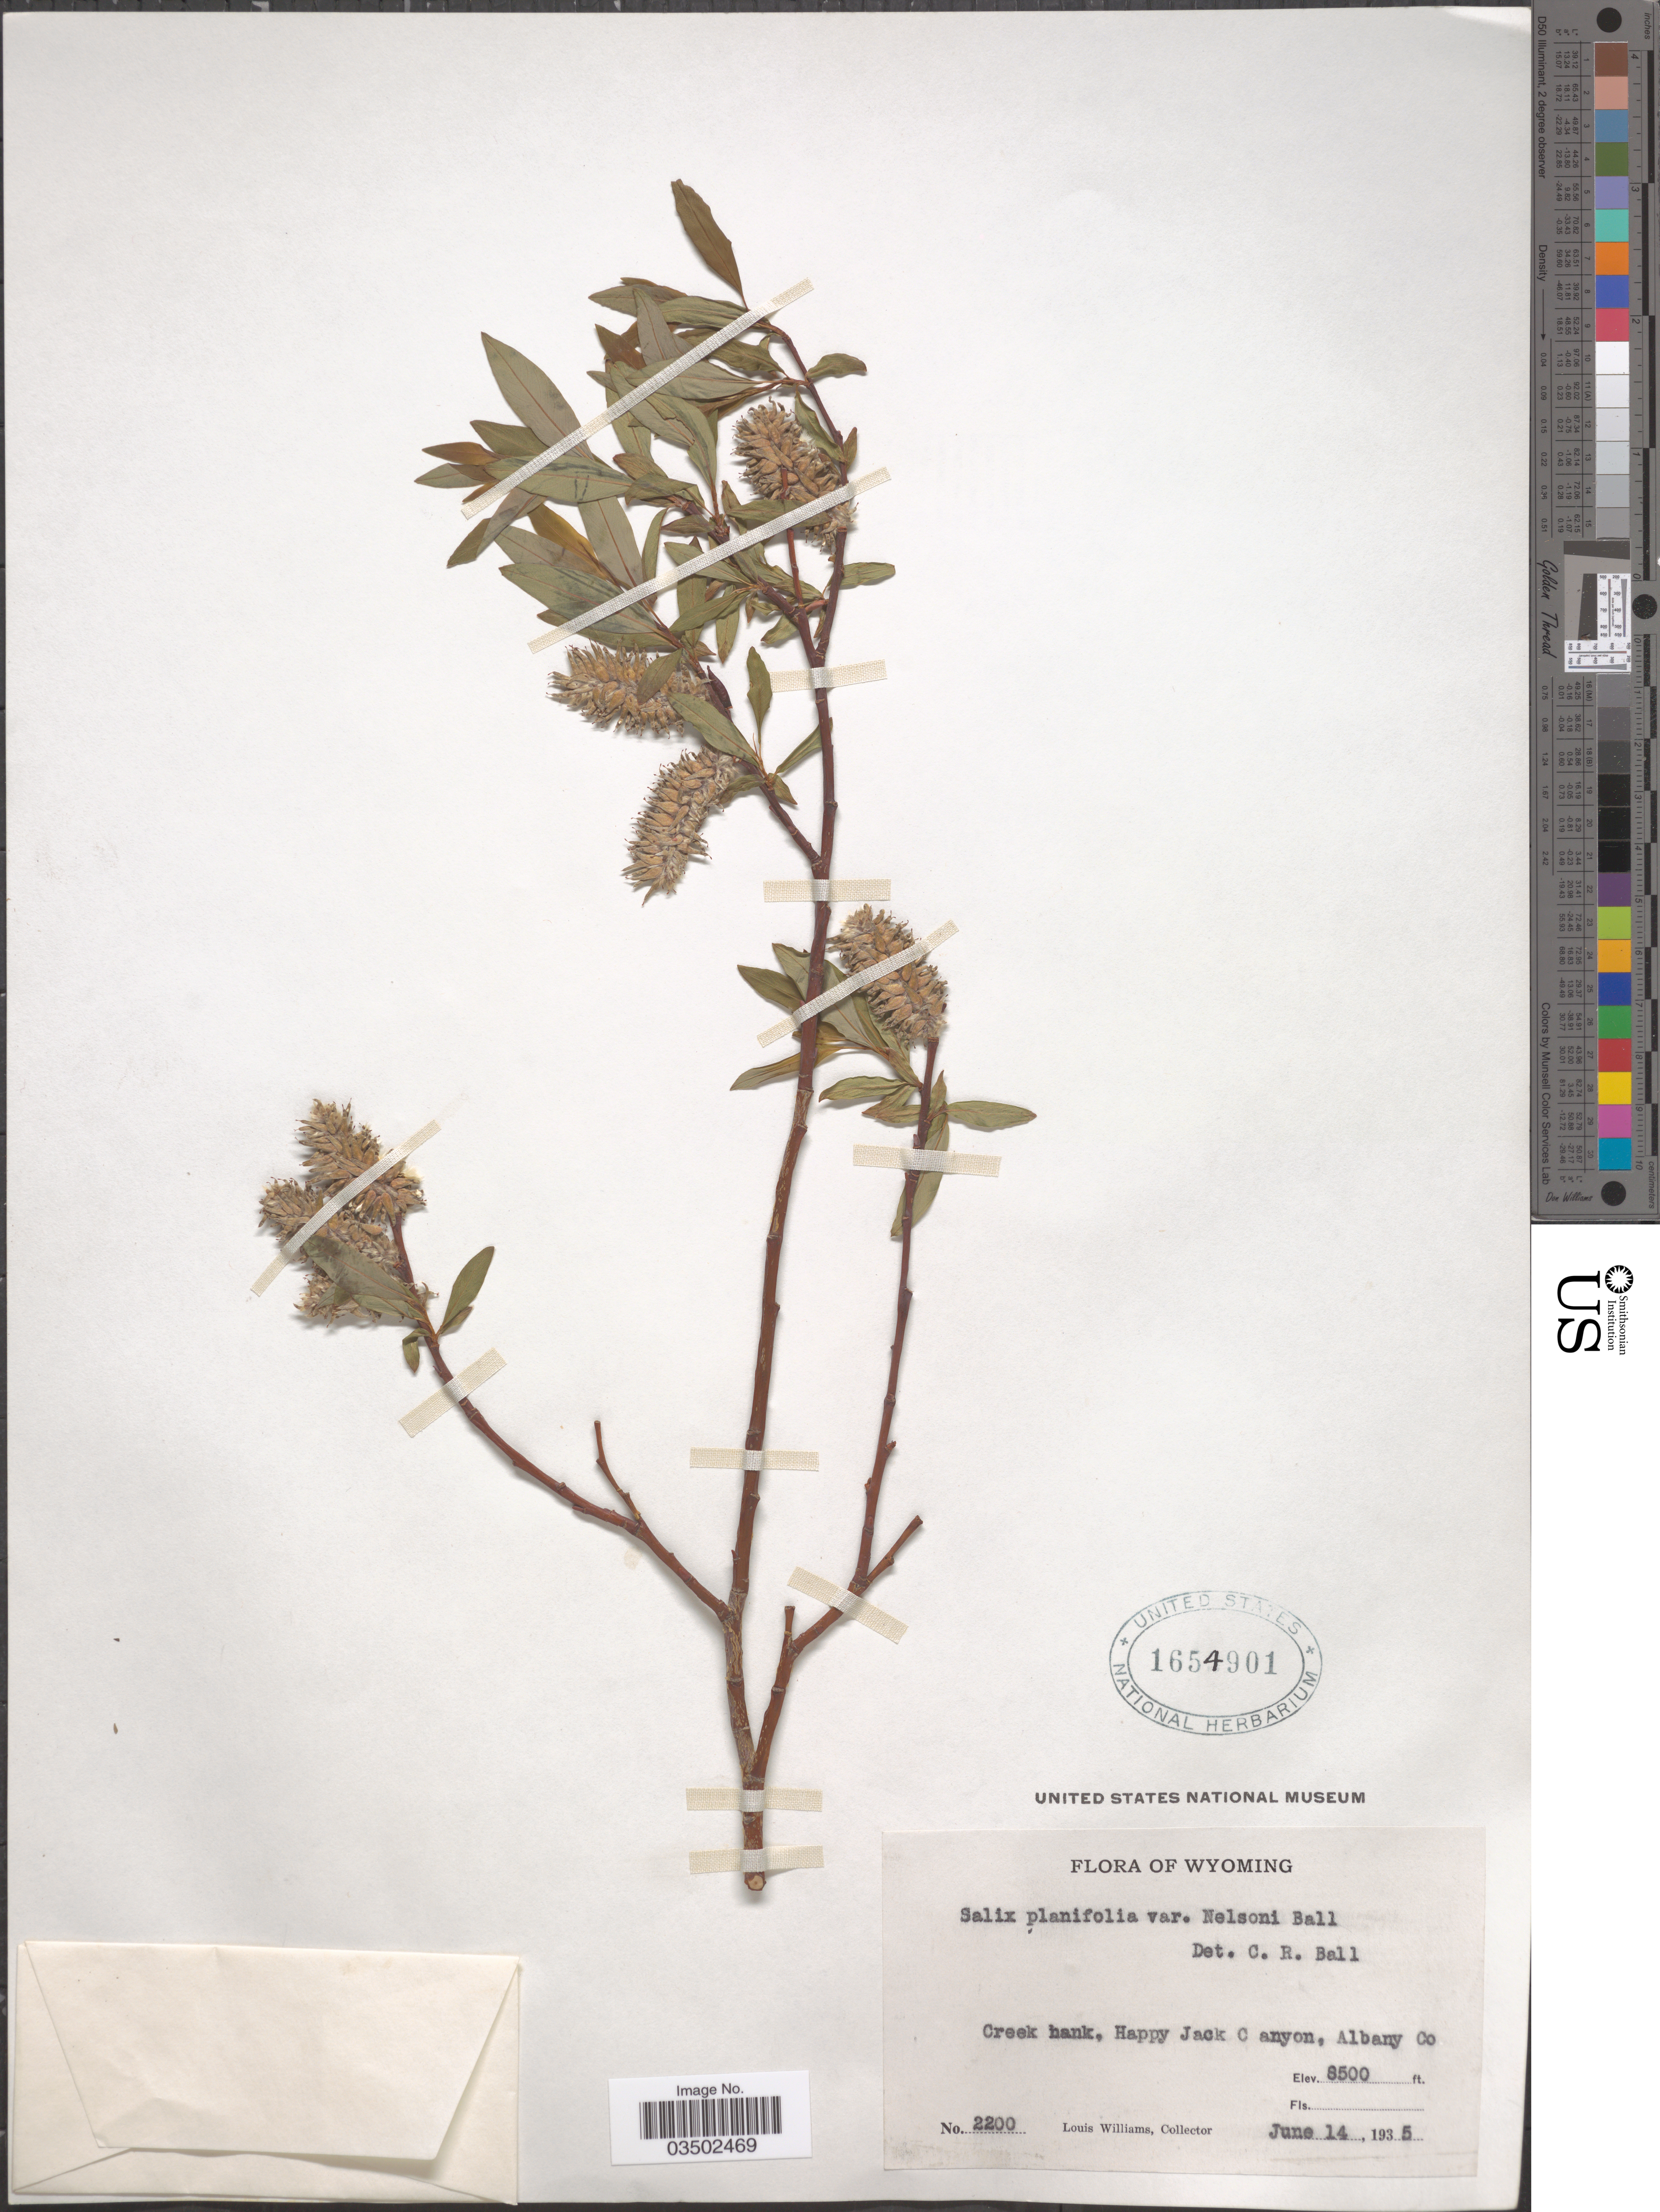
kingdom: Plantae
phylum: Tracheophyta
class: Magnoliopsida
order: Malpighiales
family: Salicaceae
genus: Salix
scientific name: Salix planifolia var. nelsonii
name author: (C.R. Ball) C.R. Ball ex E.C. Sm. bis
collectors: L. G. Williams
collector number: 2200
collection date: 1935-06-14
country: United States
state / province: Wyoming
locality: Creek bank, Happy Jack Canyon, Albany Co.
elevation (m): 2591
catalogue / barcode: US 1654901